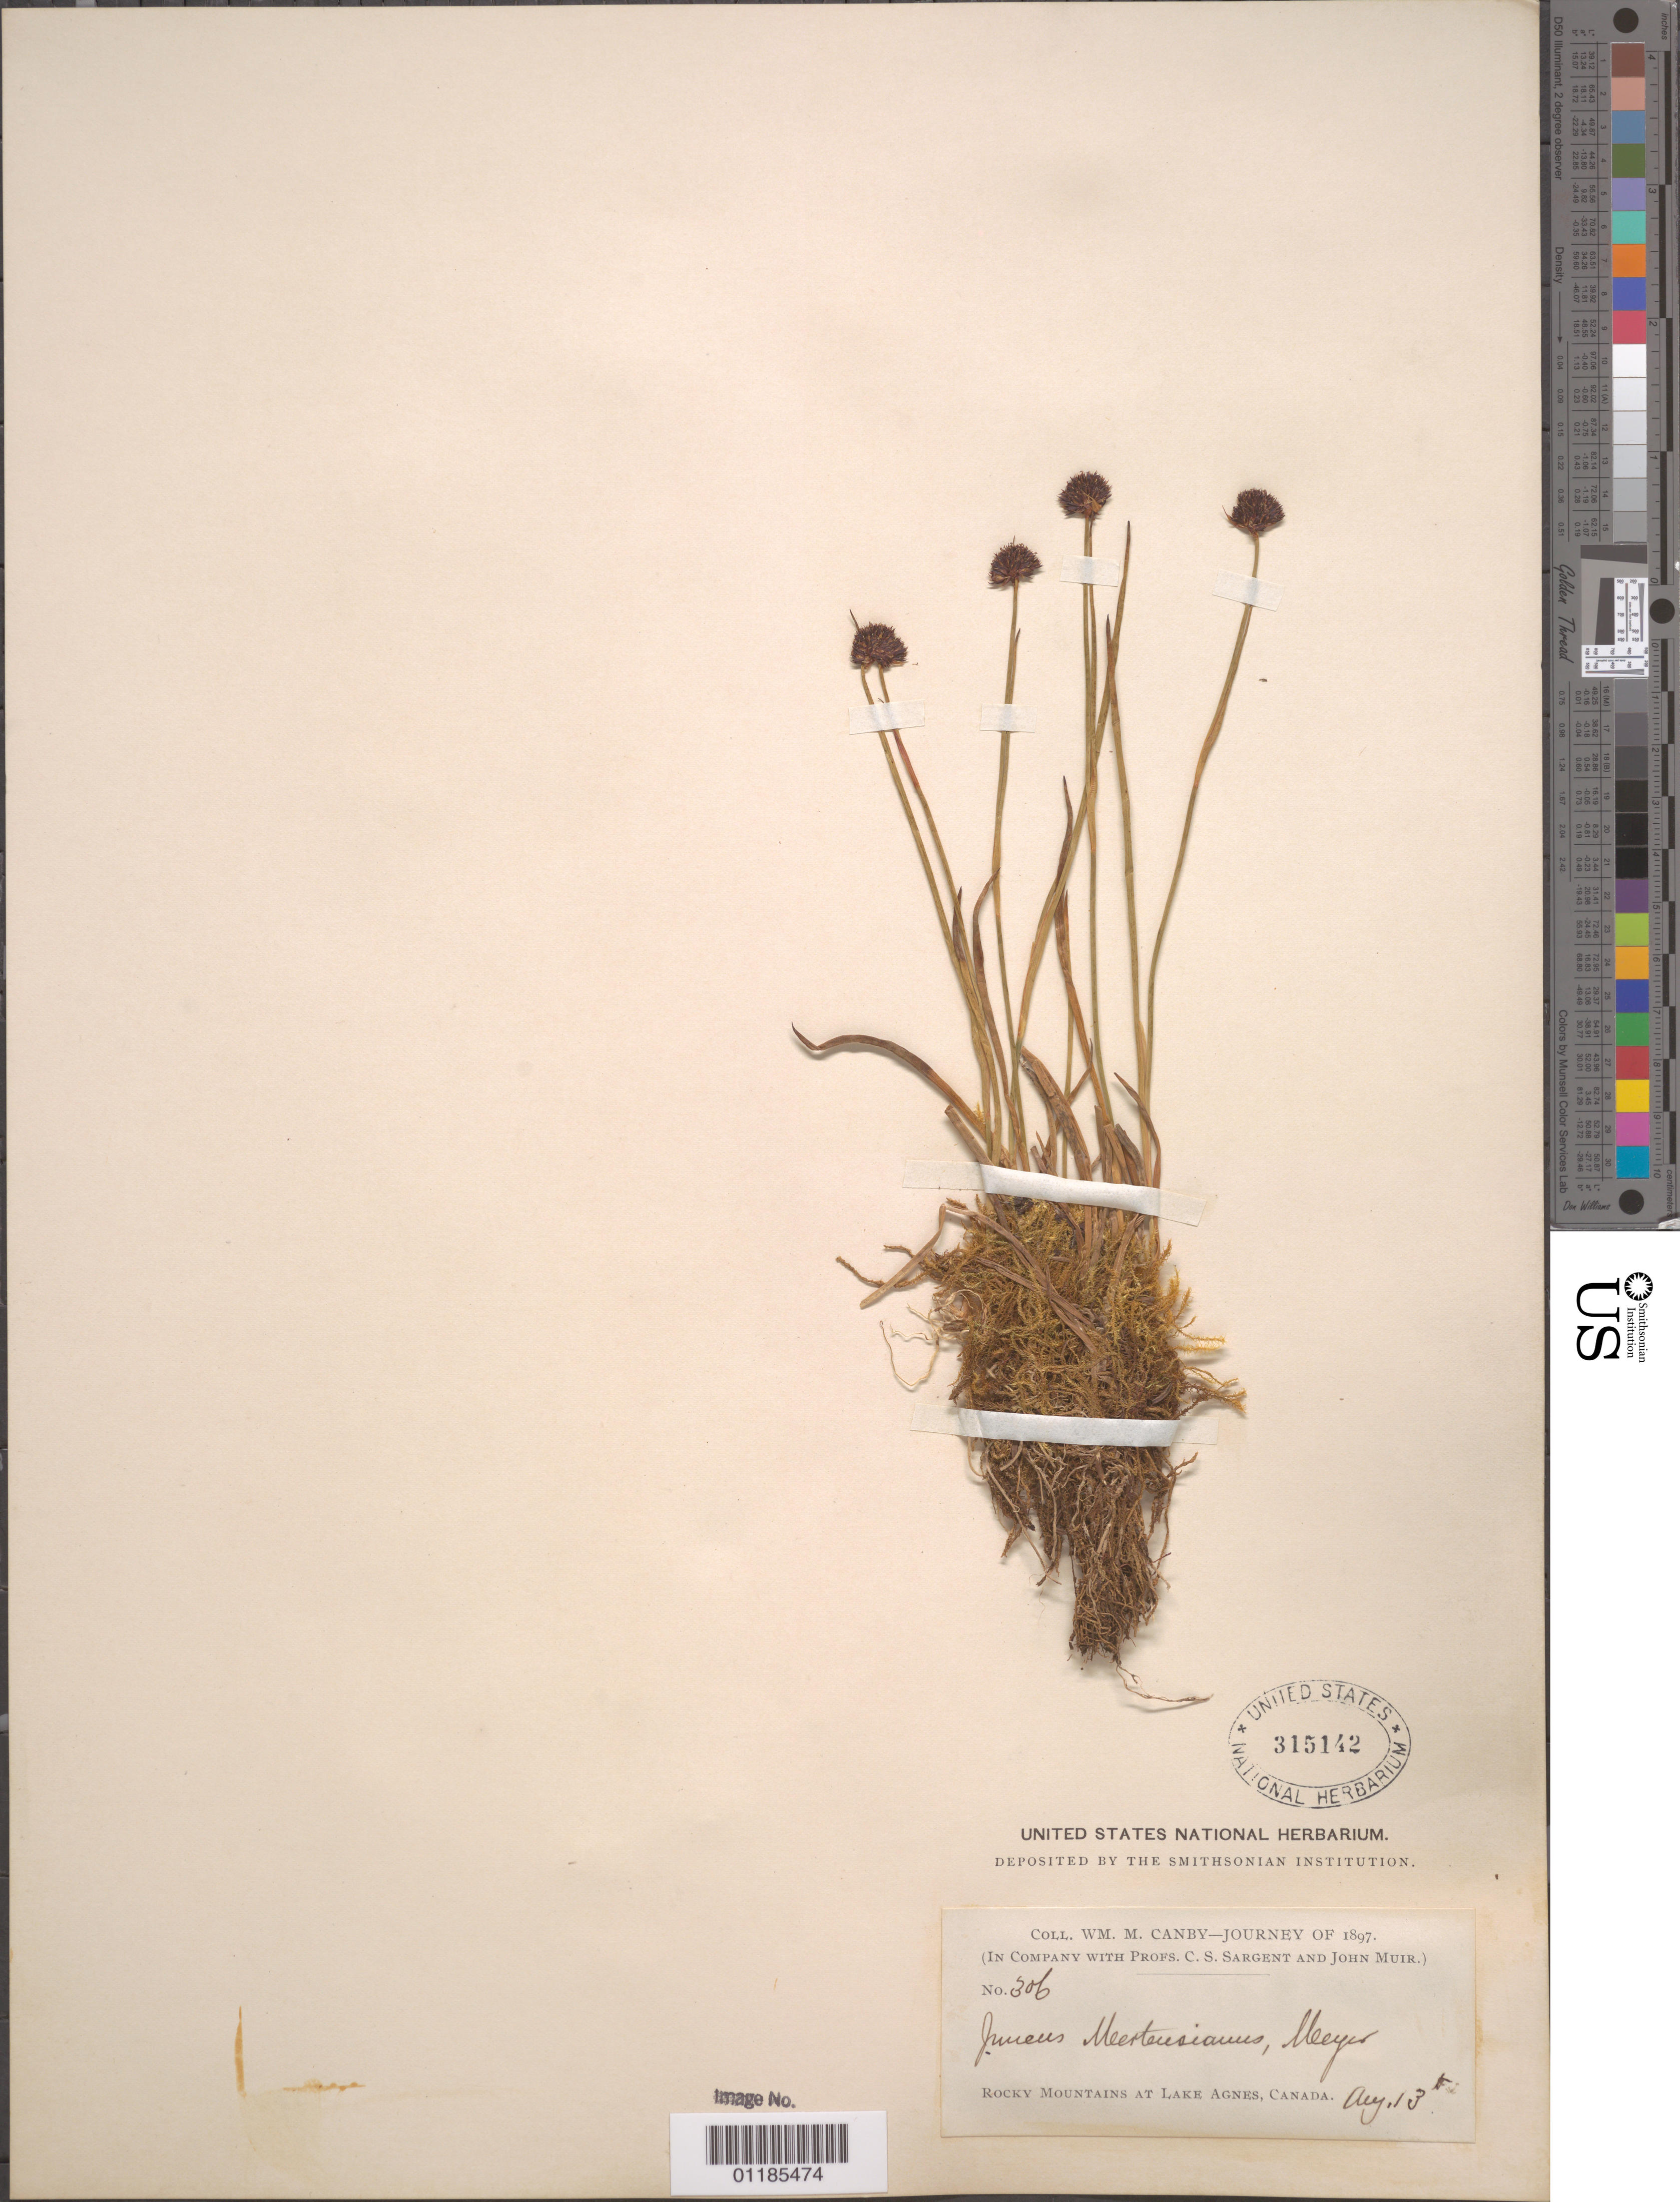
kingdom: Plantae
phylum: Tracheophyta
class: Liliopsida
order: Poales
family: Juncaceae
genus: Juncus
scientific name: Juncus mertensianus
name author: Bong.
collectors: W. M. Canby, C. S. Sargent & J. Muir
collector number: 306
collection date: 1897-08-13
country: Canada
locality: Rocky Mts. at Lake Agnes.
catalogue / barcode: US 315142